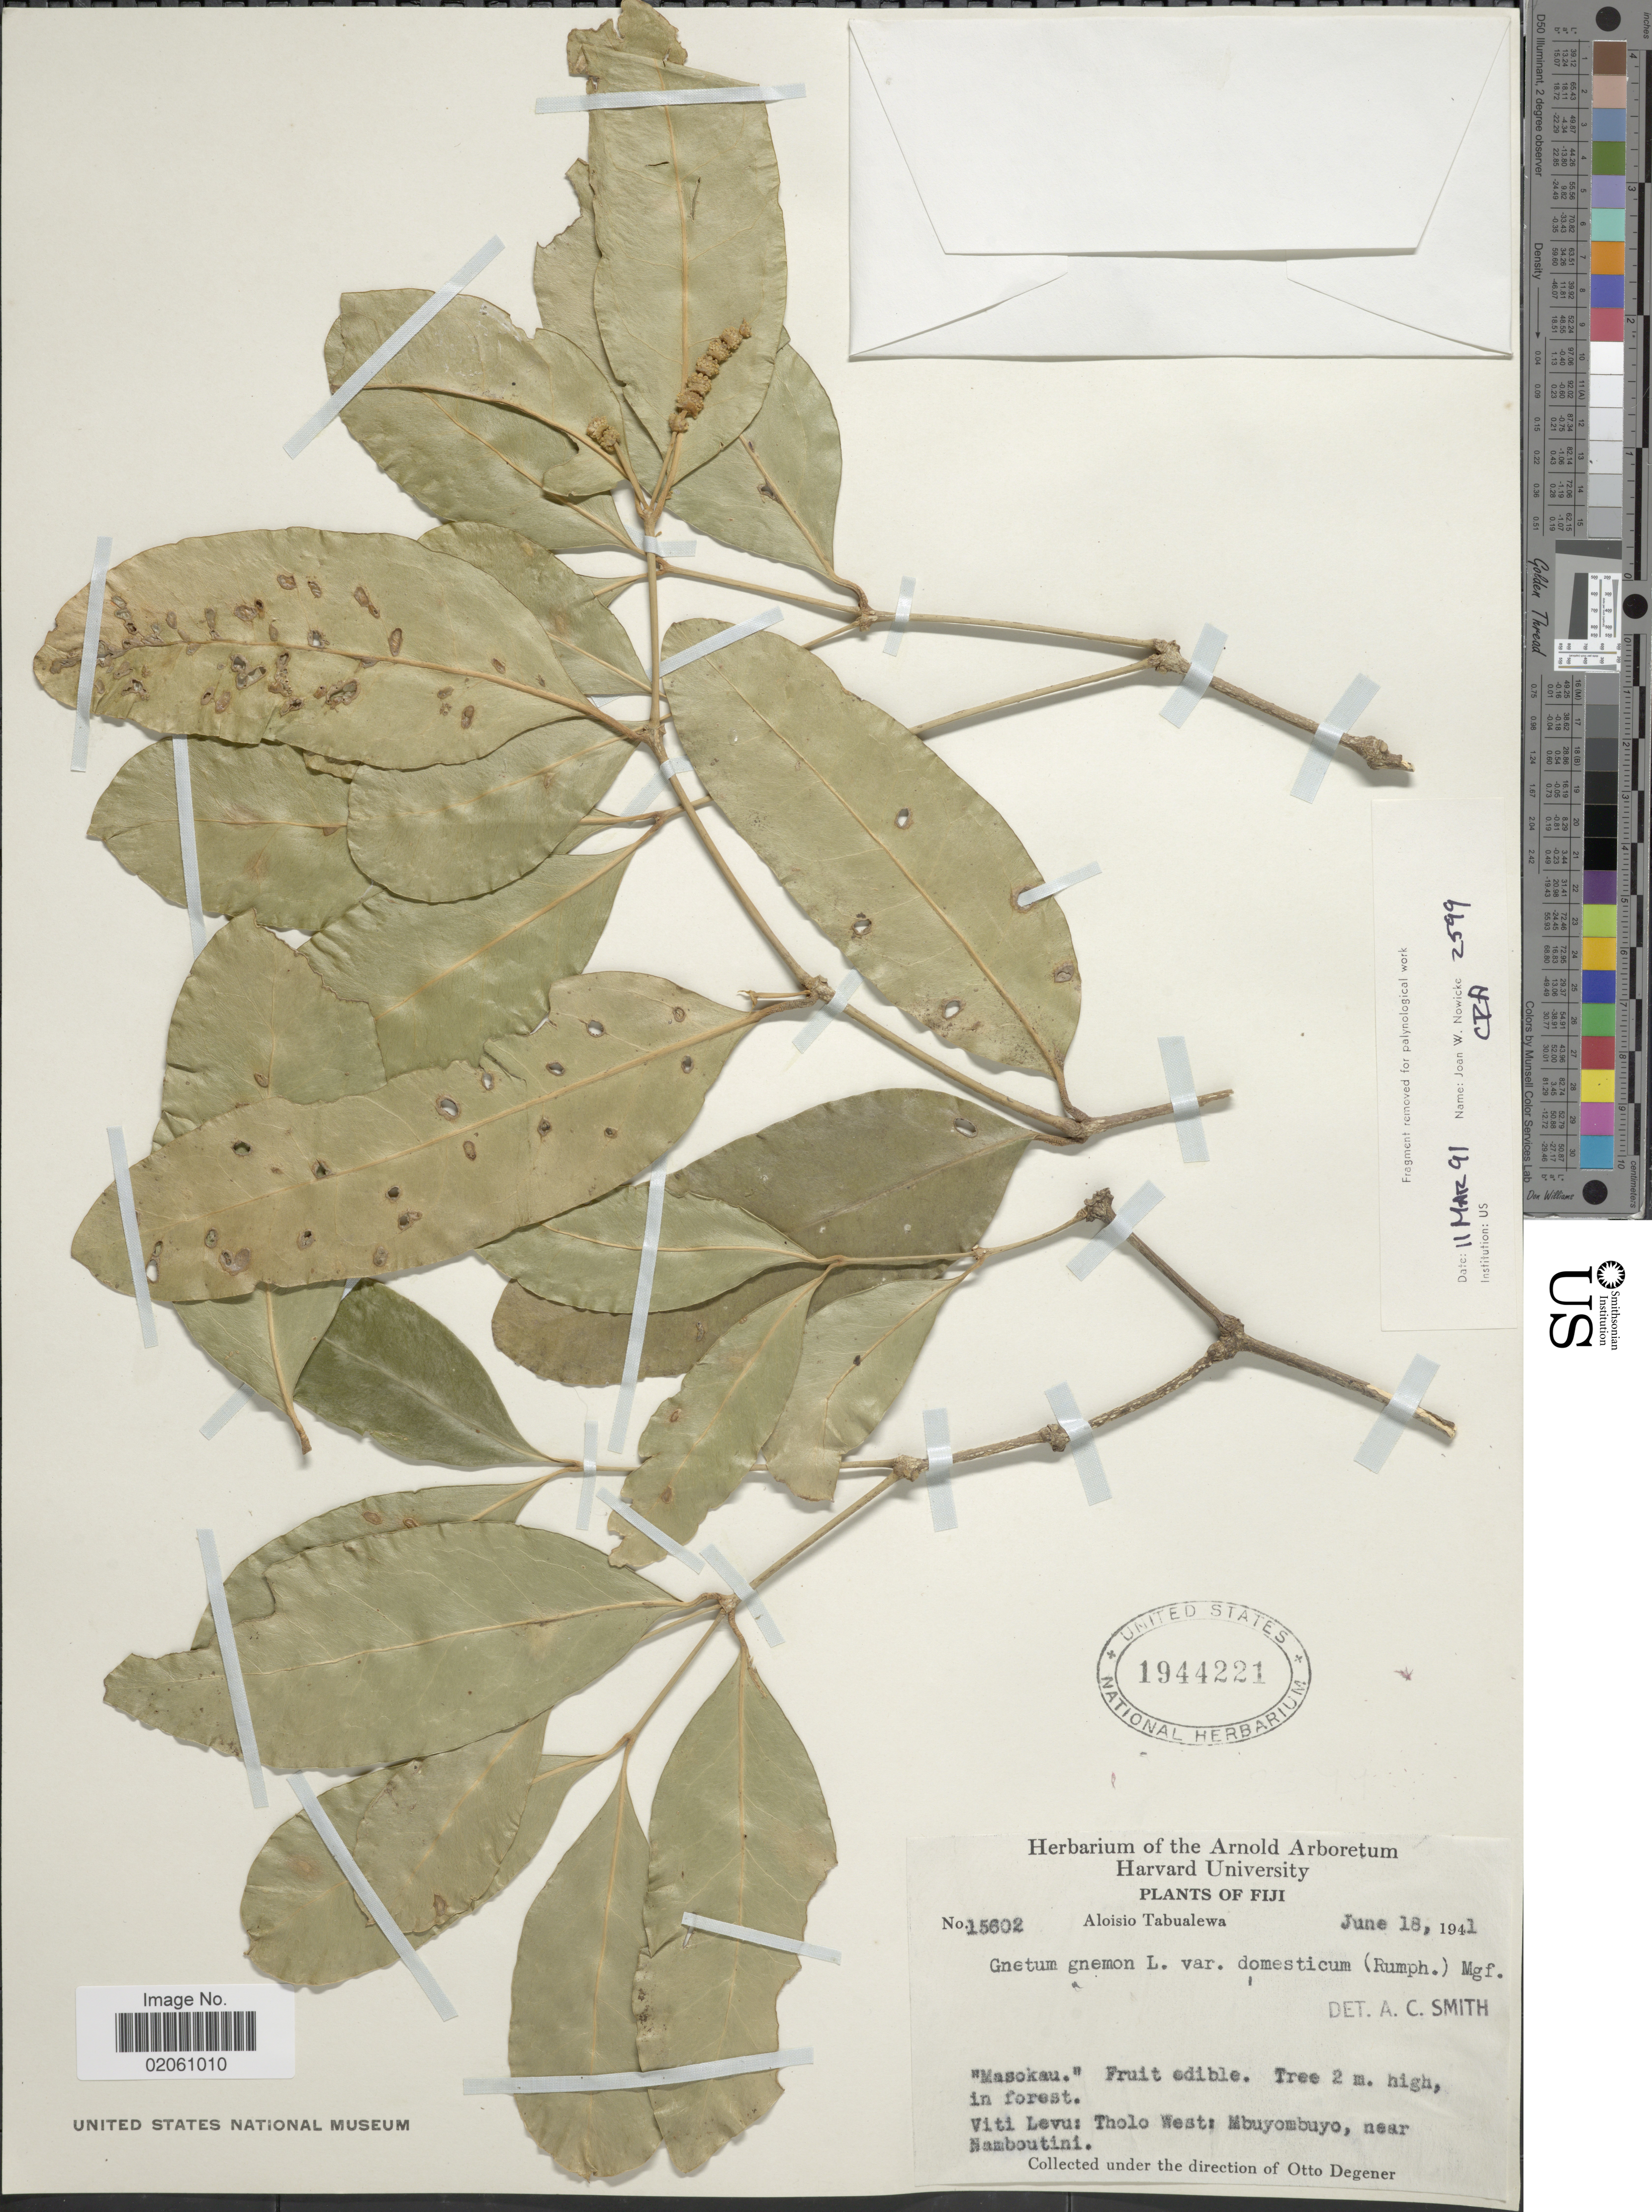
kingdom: Plantae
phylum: Tracheophyta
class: Gnetopsida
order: Gnetales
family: Gnetaceae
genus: Gnetum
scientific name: Gnetum gnemon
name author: L.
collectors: A. Tabualewa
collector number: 15602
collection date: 1941-06-18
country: Fiji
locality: Viti Levu: Tholo West: Mbuyombuyo, near Namboutini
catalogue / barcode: US 1944221